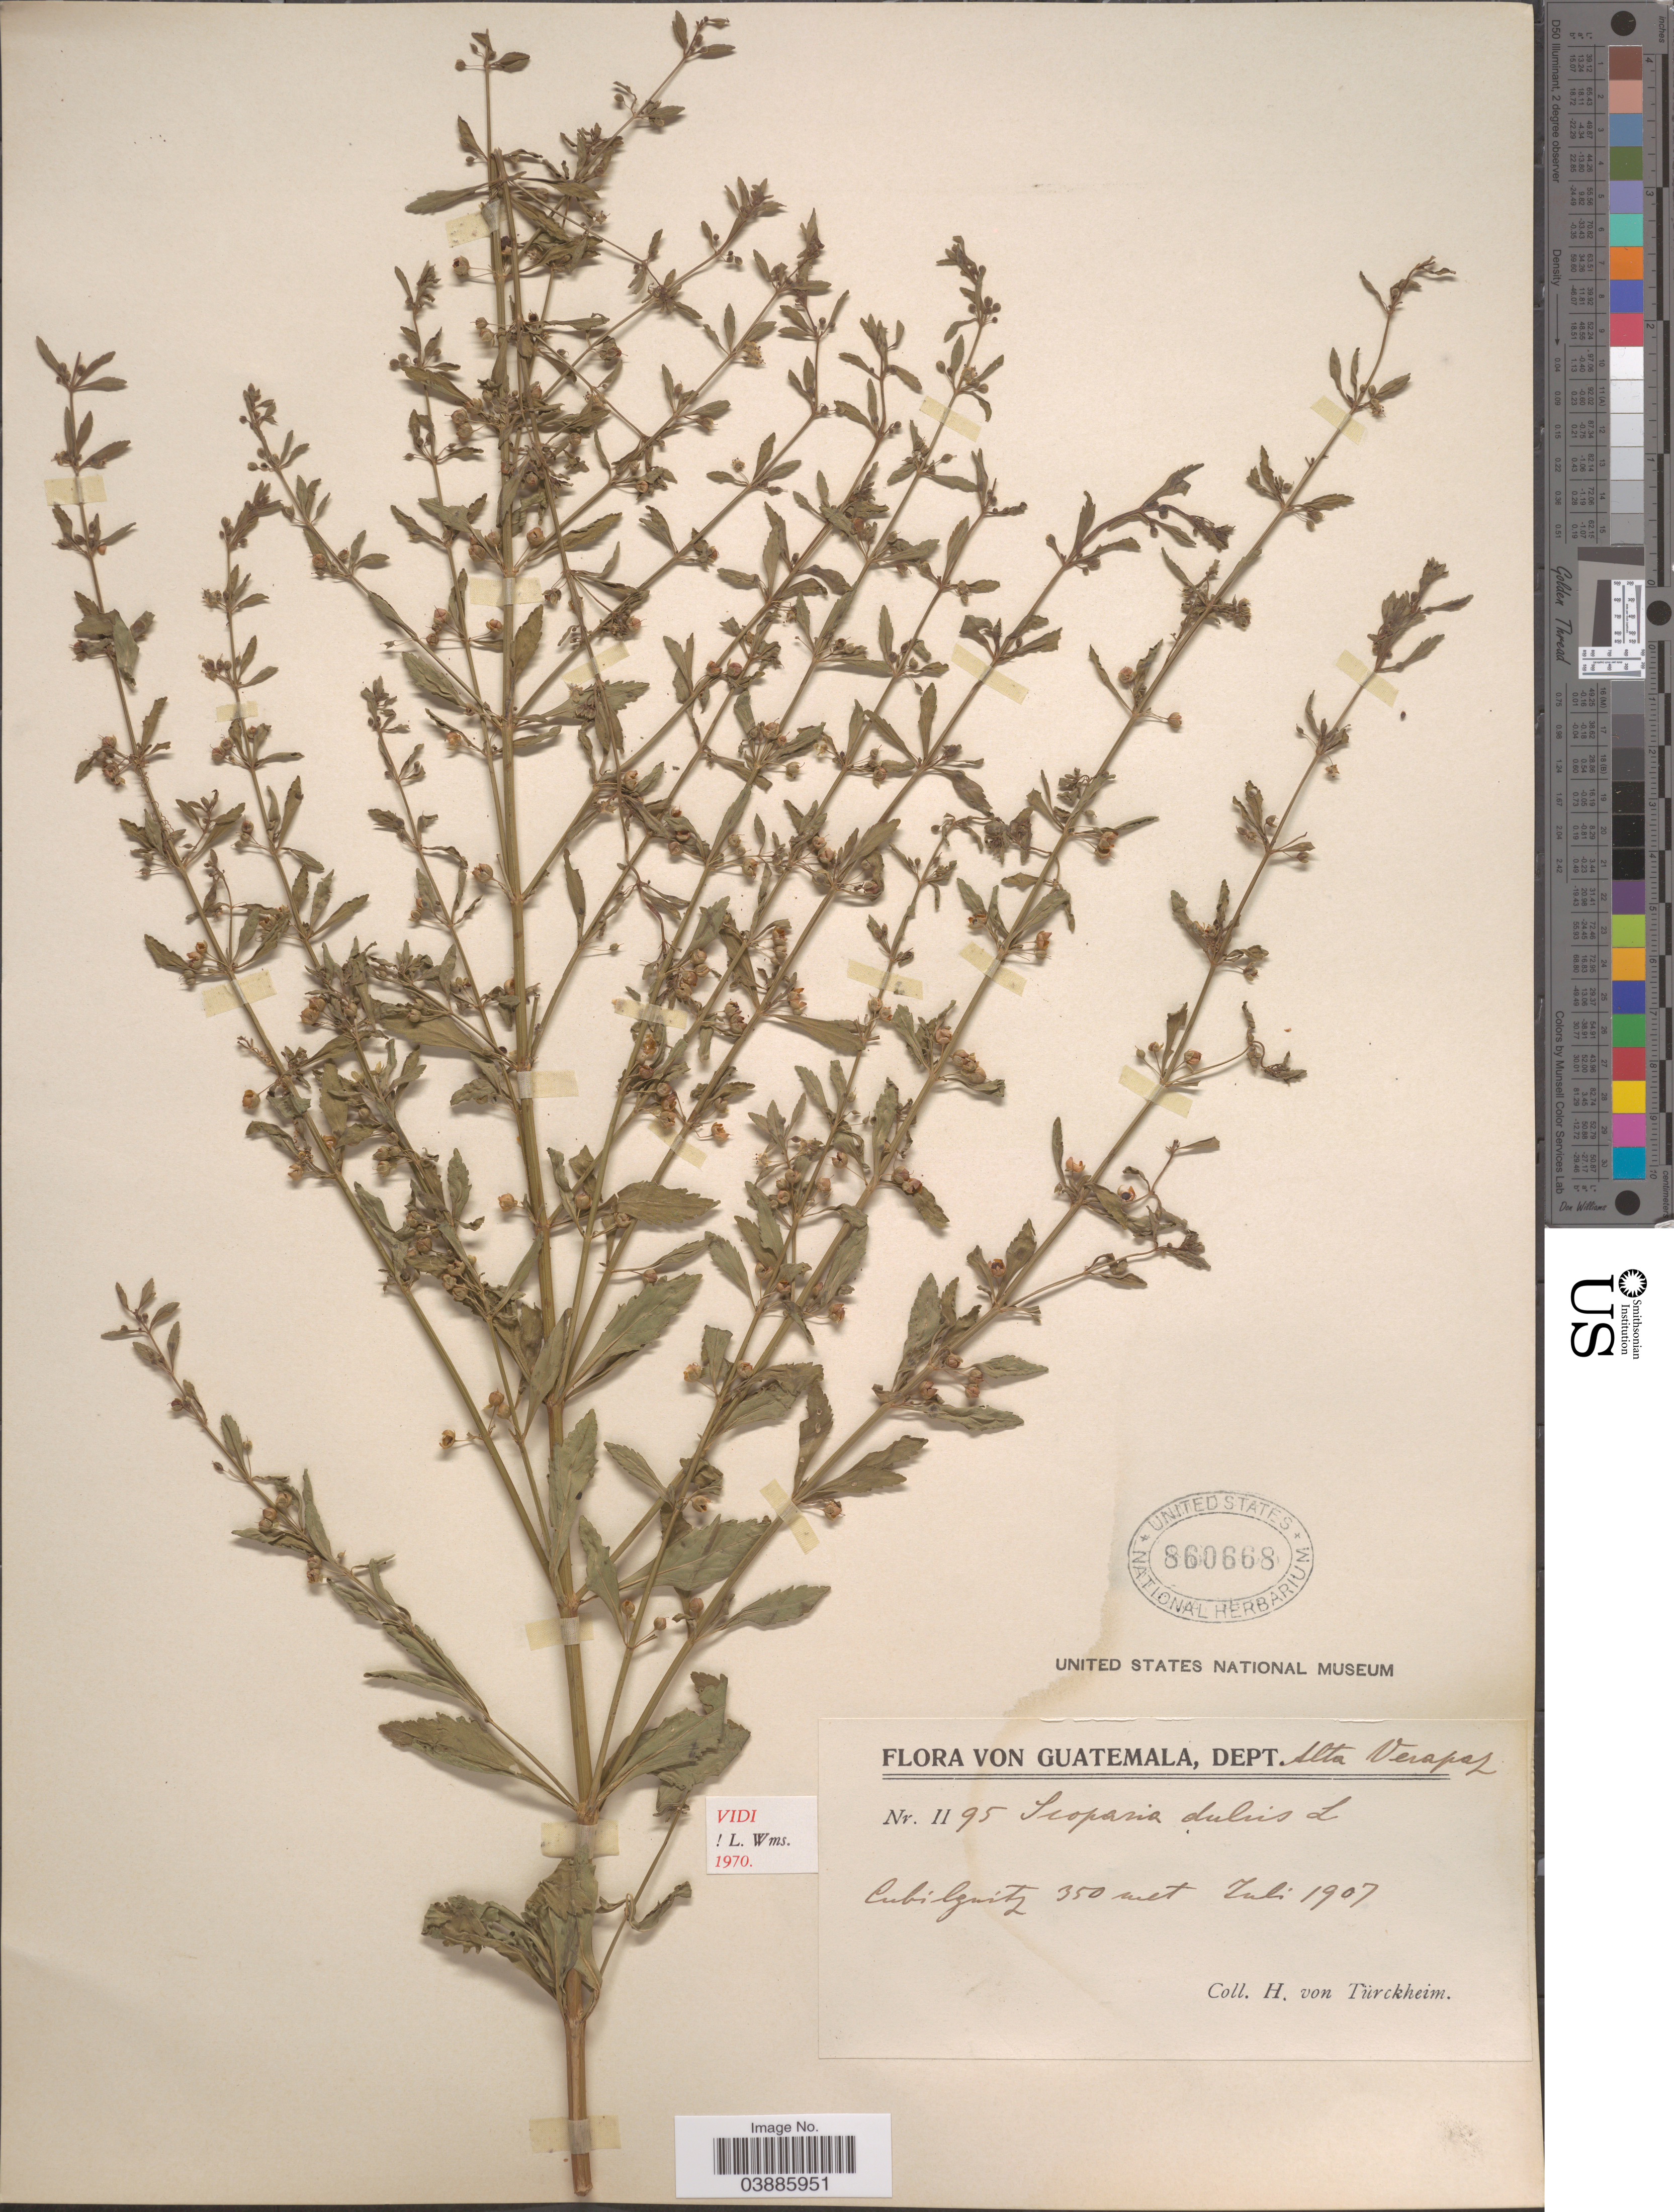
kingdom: Plantae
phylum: Tracheophyta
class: Magnoliopsida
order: Lamiales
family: Plantaginaceae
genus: Scoparia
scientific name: Scoparia dulcis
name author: L.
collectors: H. von Türckheim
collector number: II95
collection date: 1907-07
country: Guatemala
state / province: Alta Verapaz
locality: Dept. Alta Verapaz. Cubilquitz.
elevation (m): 350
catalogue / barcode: US 860668